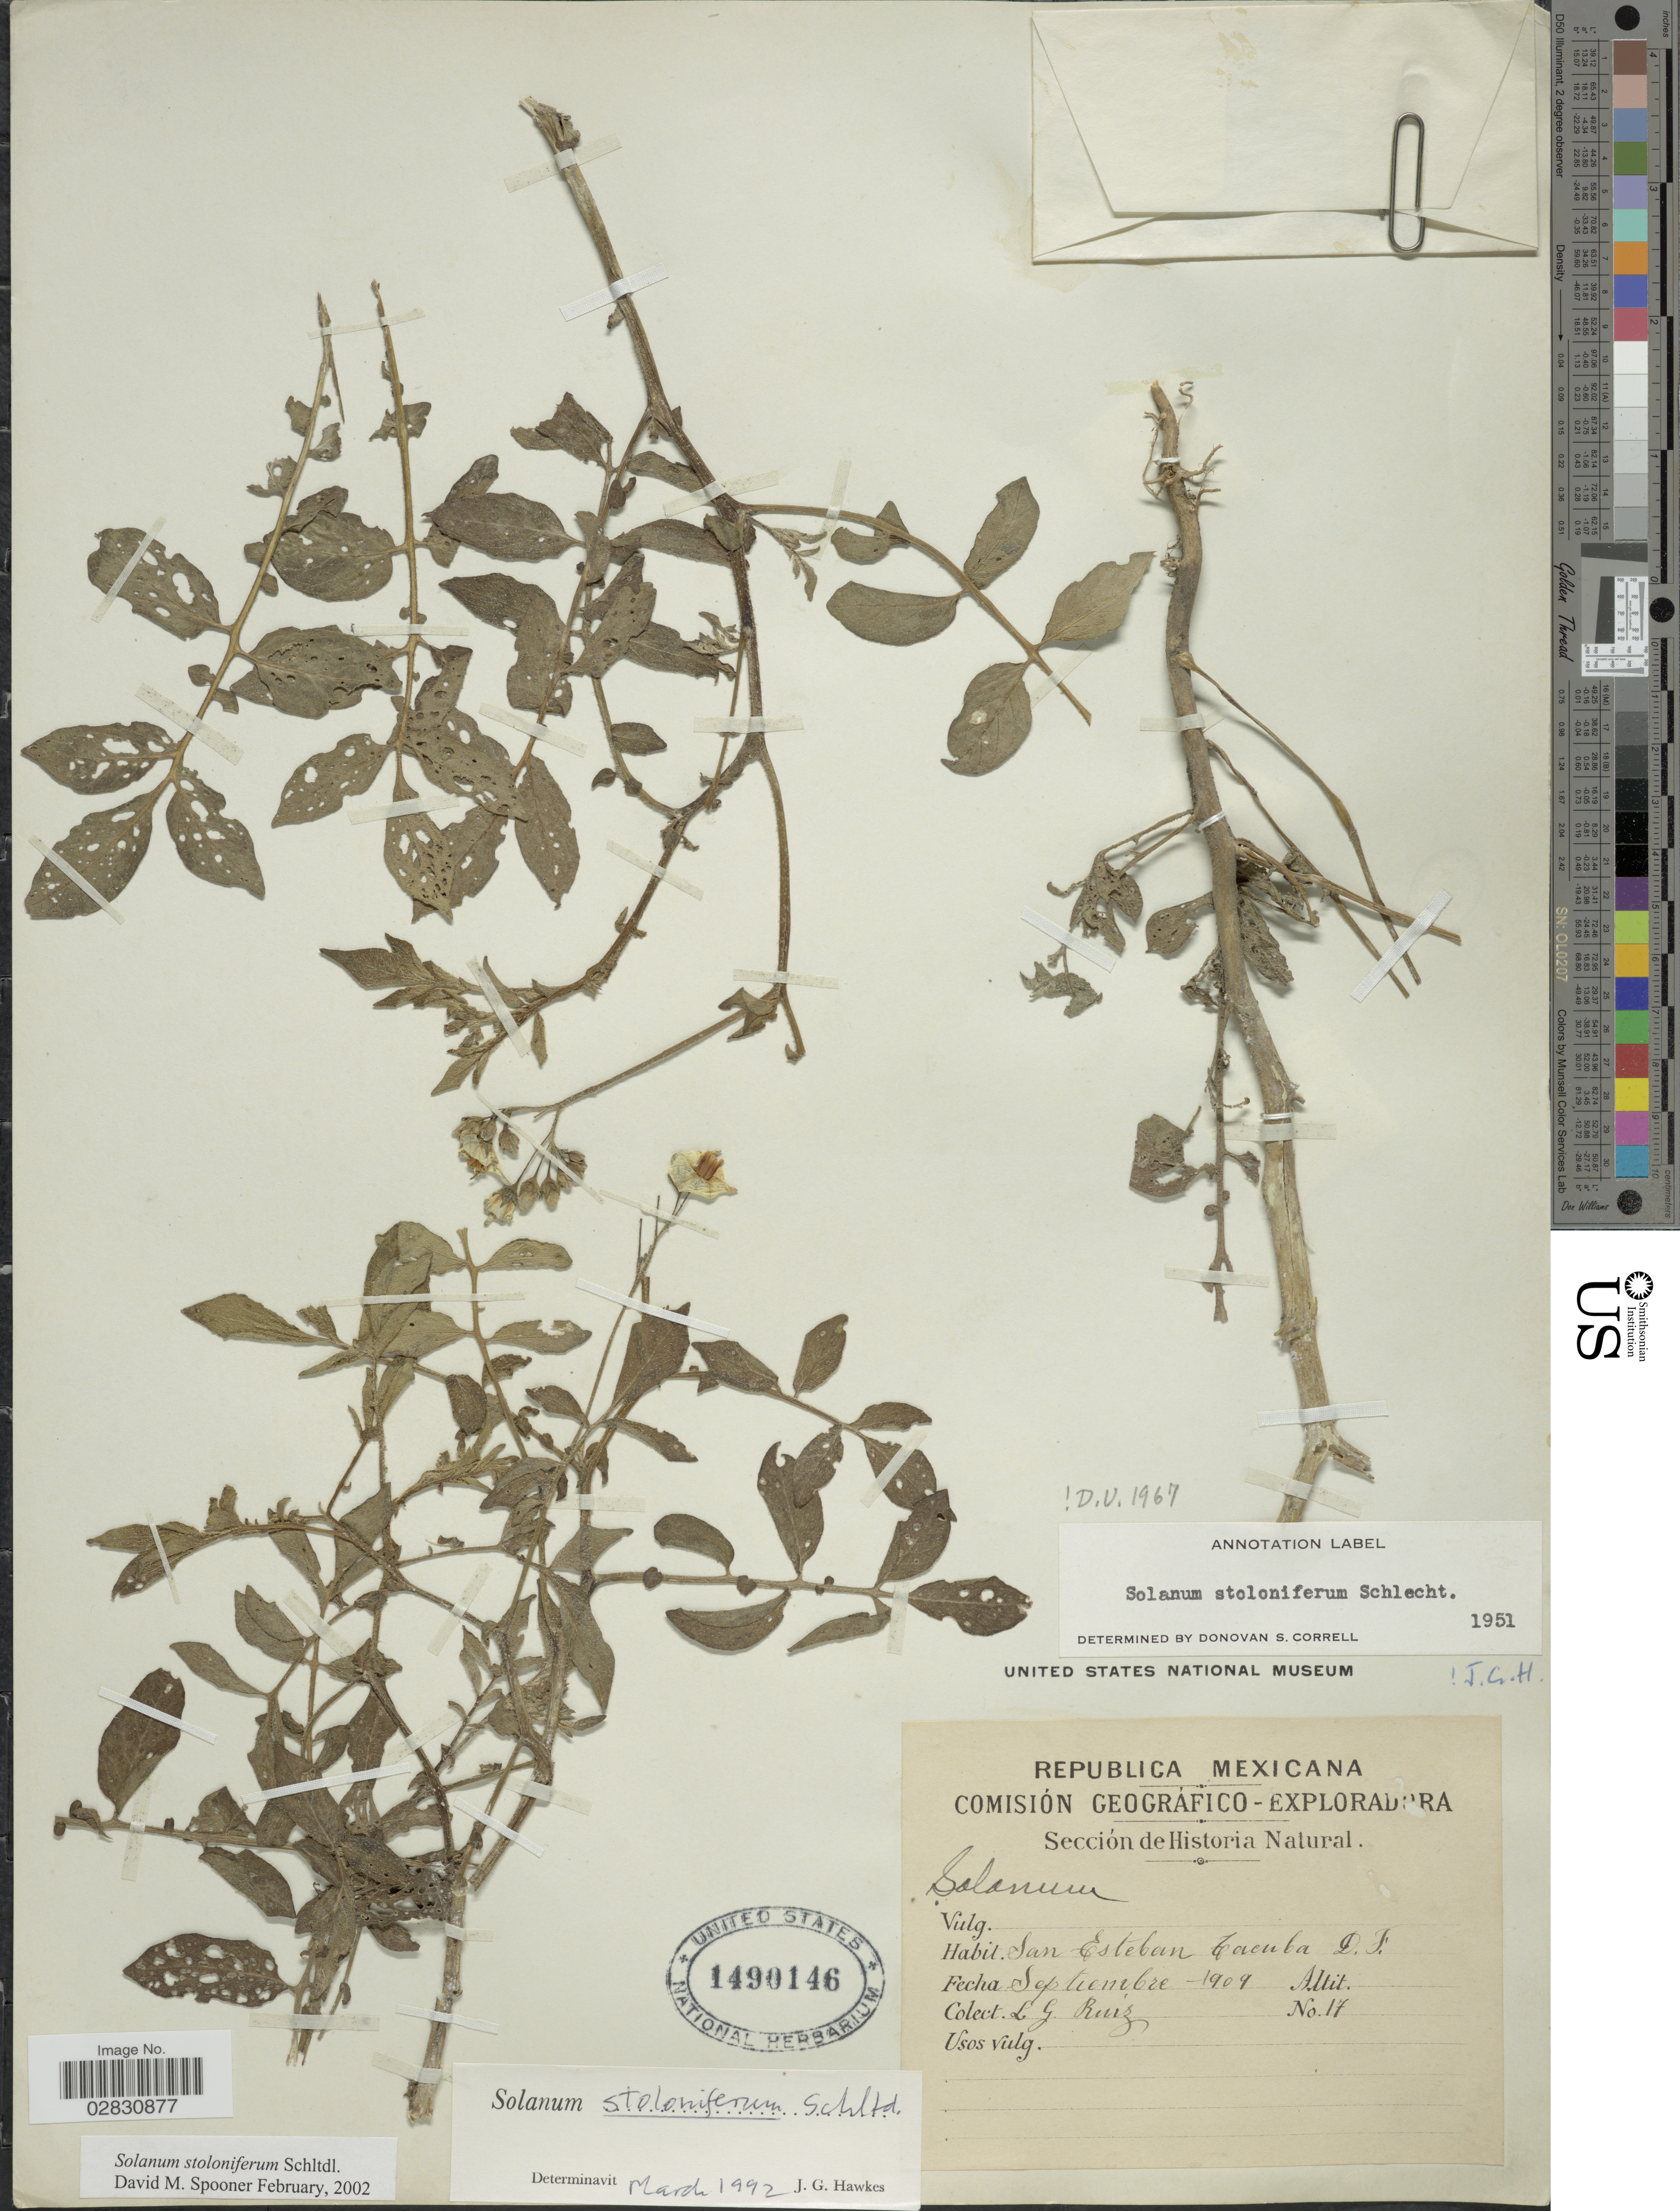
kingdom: Plantae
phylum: Tracheophyta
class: Magnoliopsida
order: Solanales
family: Solanaceae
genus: Solanum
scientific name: Solanum stoloniferum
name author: Schltdl. & Bouché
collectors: L. G. Ruiz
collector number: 17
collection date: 1909-09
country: Mexico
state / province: Distrito Federal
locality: Republica Mexicana, San Esteban Tacuba, D.F.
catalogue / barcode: US 1490146